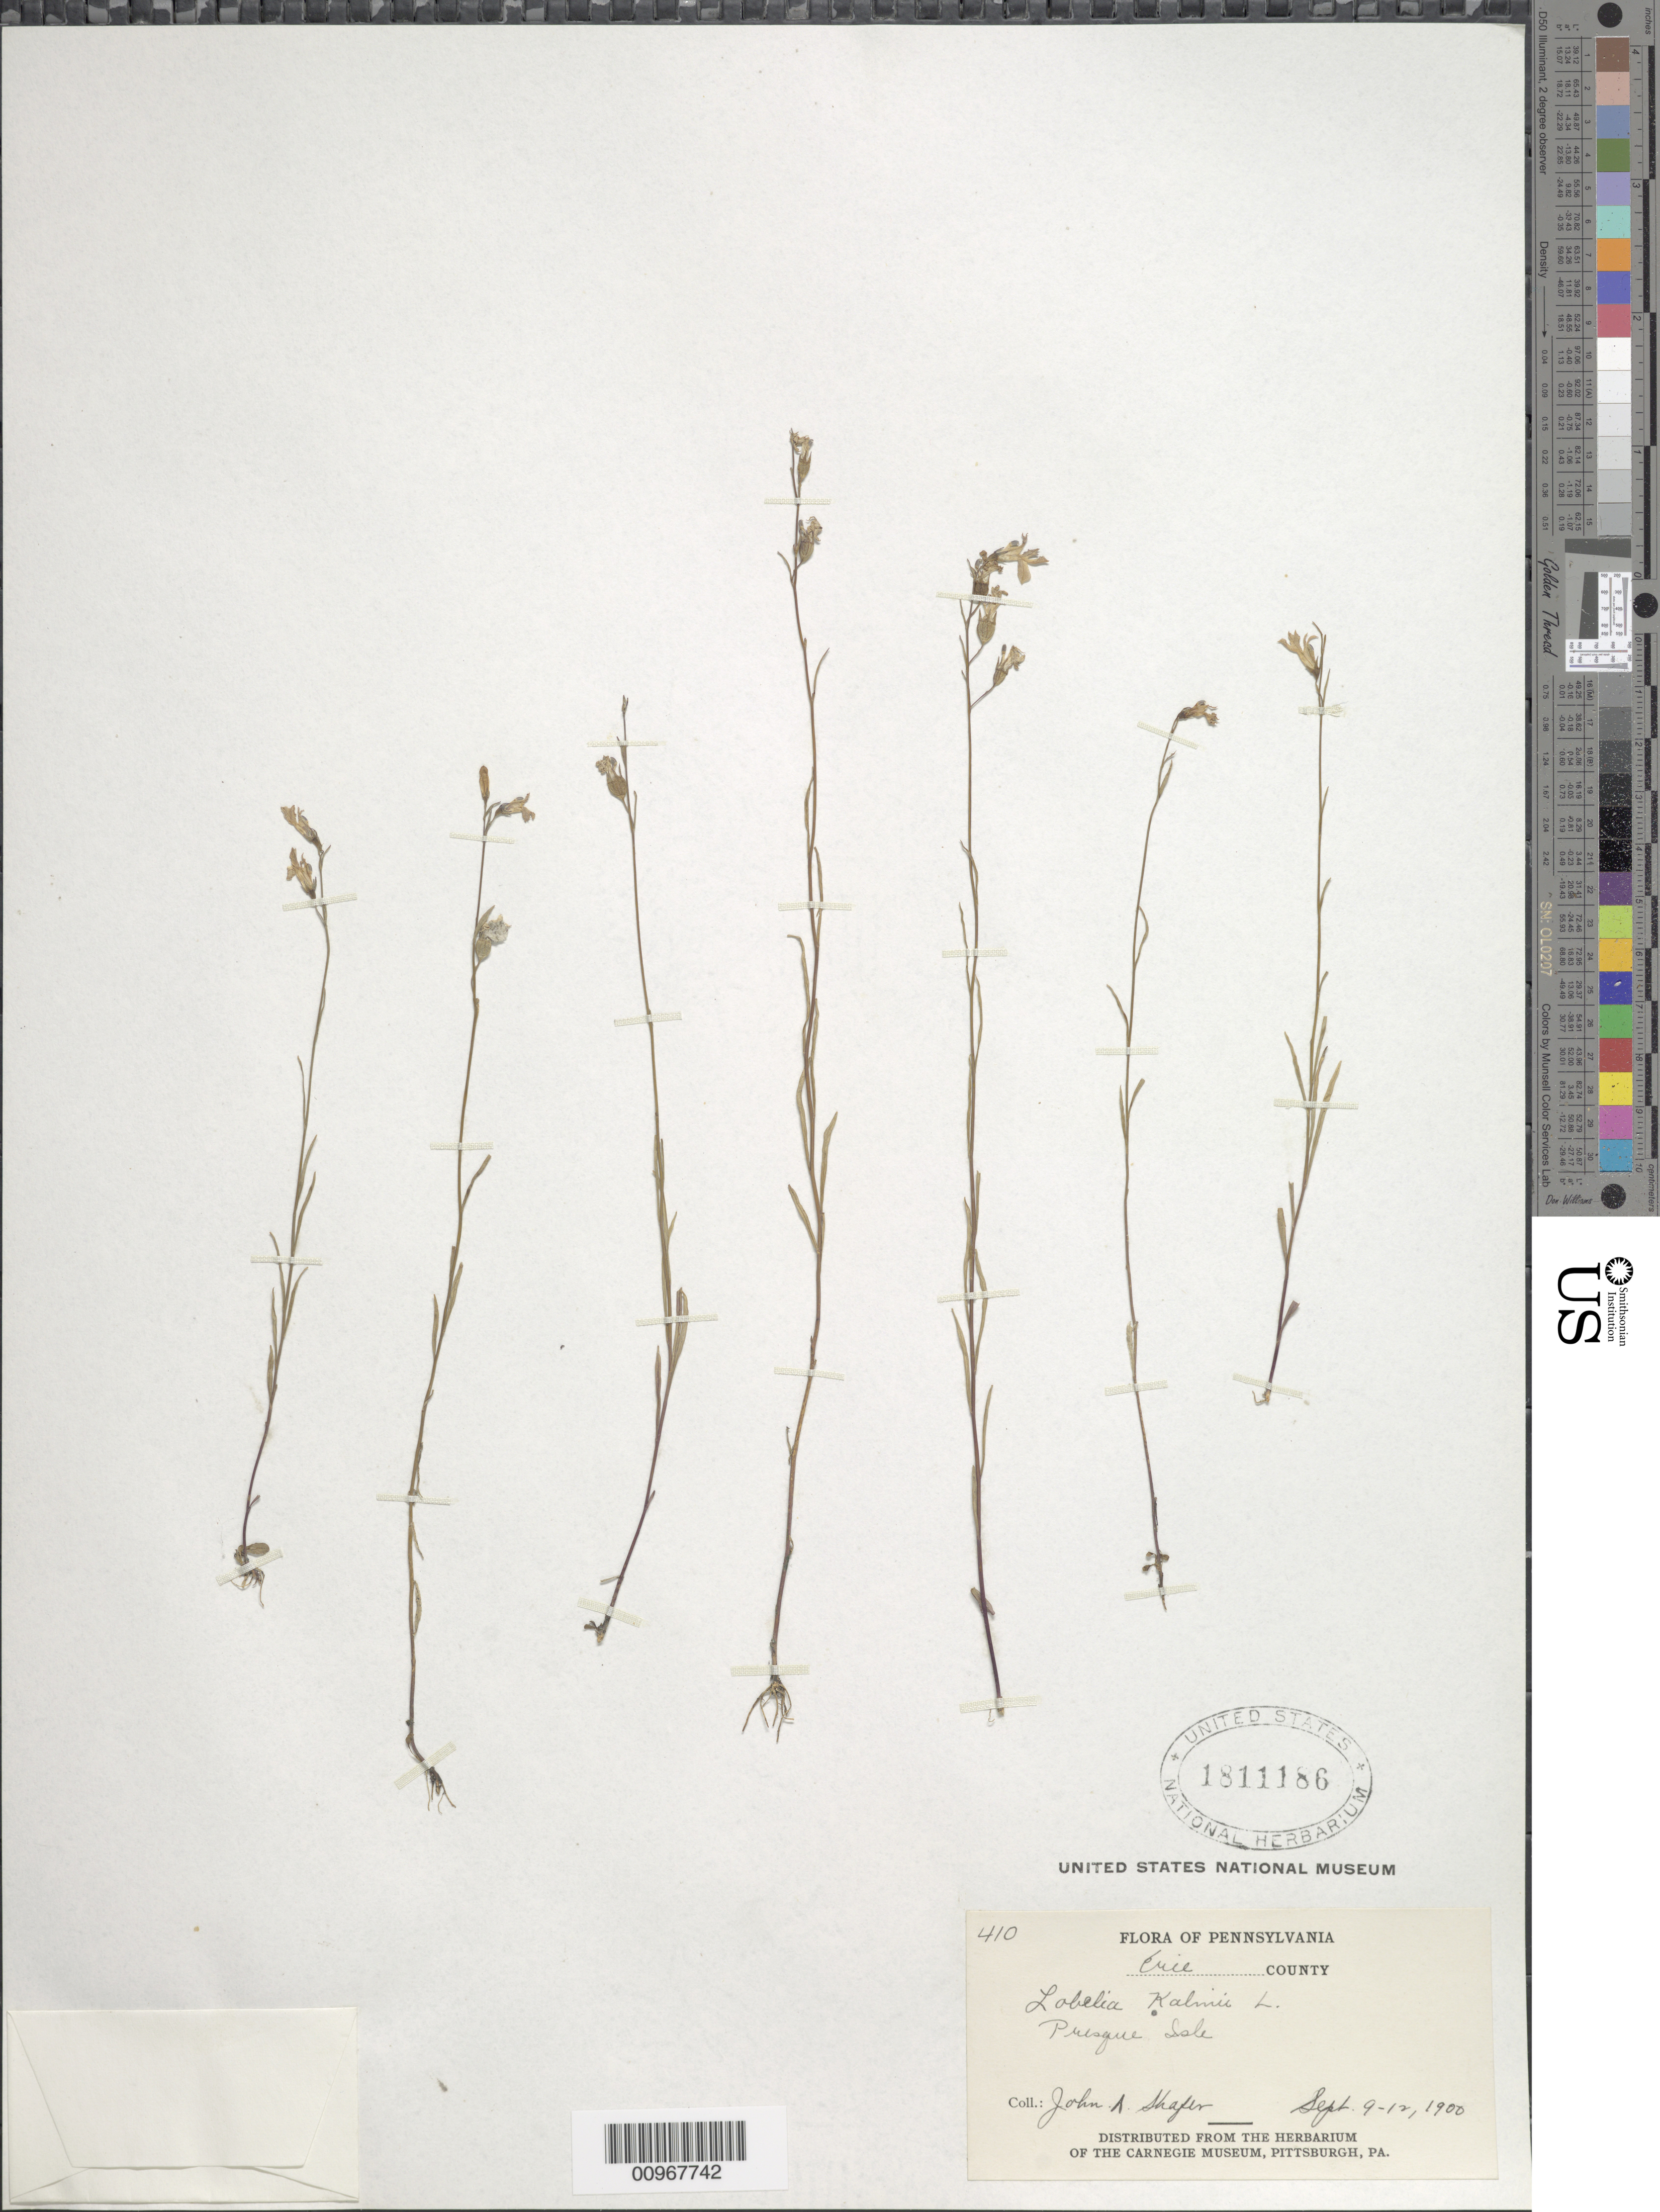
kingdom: Plantae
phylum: Tracheophyta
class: Magnoliopsida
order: Asterales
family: Campanulaceae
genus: Lobelia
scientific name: Lobelia kalmii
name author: L.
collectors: J. A. Shafer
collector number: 410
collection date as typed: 09 Sep 1900 to 12 Sep 1900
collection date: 1900-09-09/1900-09-12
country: United States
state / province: Pennsylvania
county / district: Erie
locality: Presqui Isle. [Presque Isle]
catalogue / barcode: US 1811186